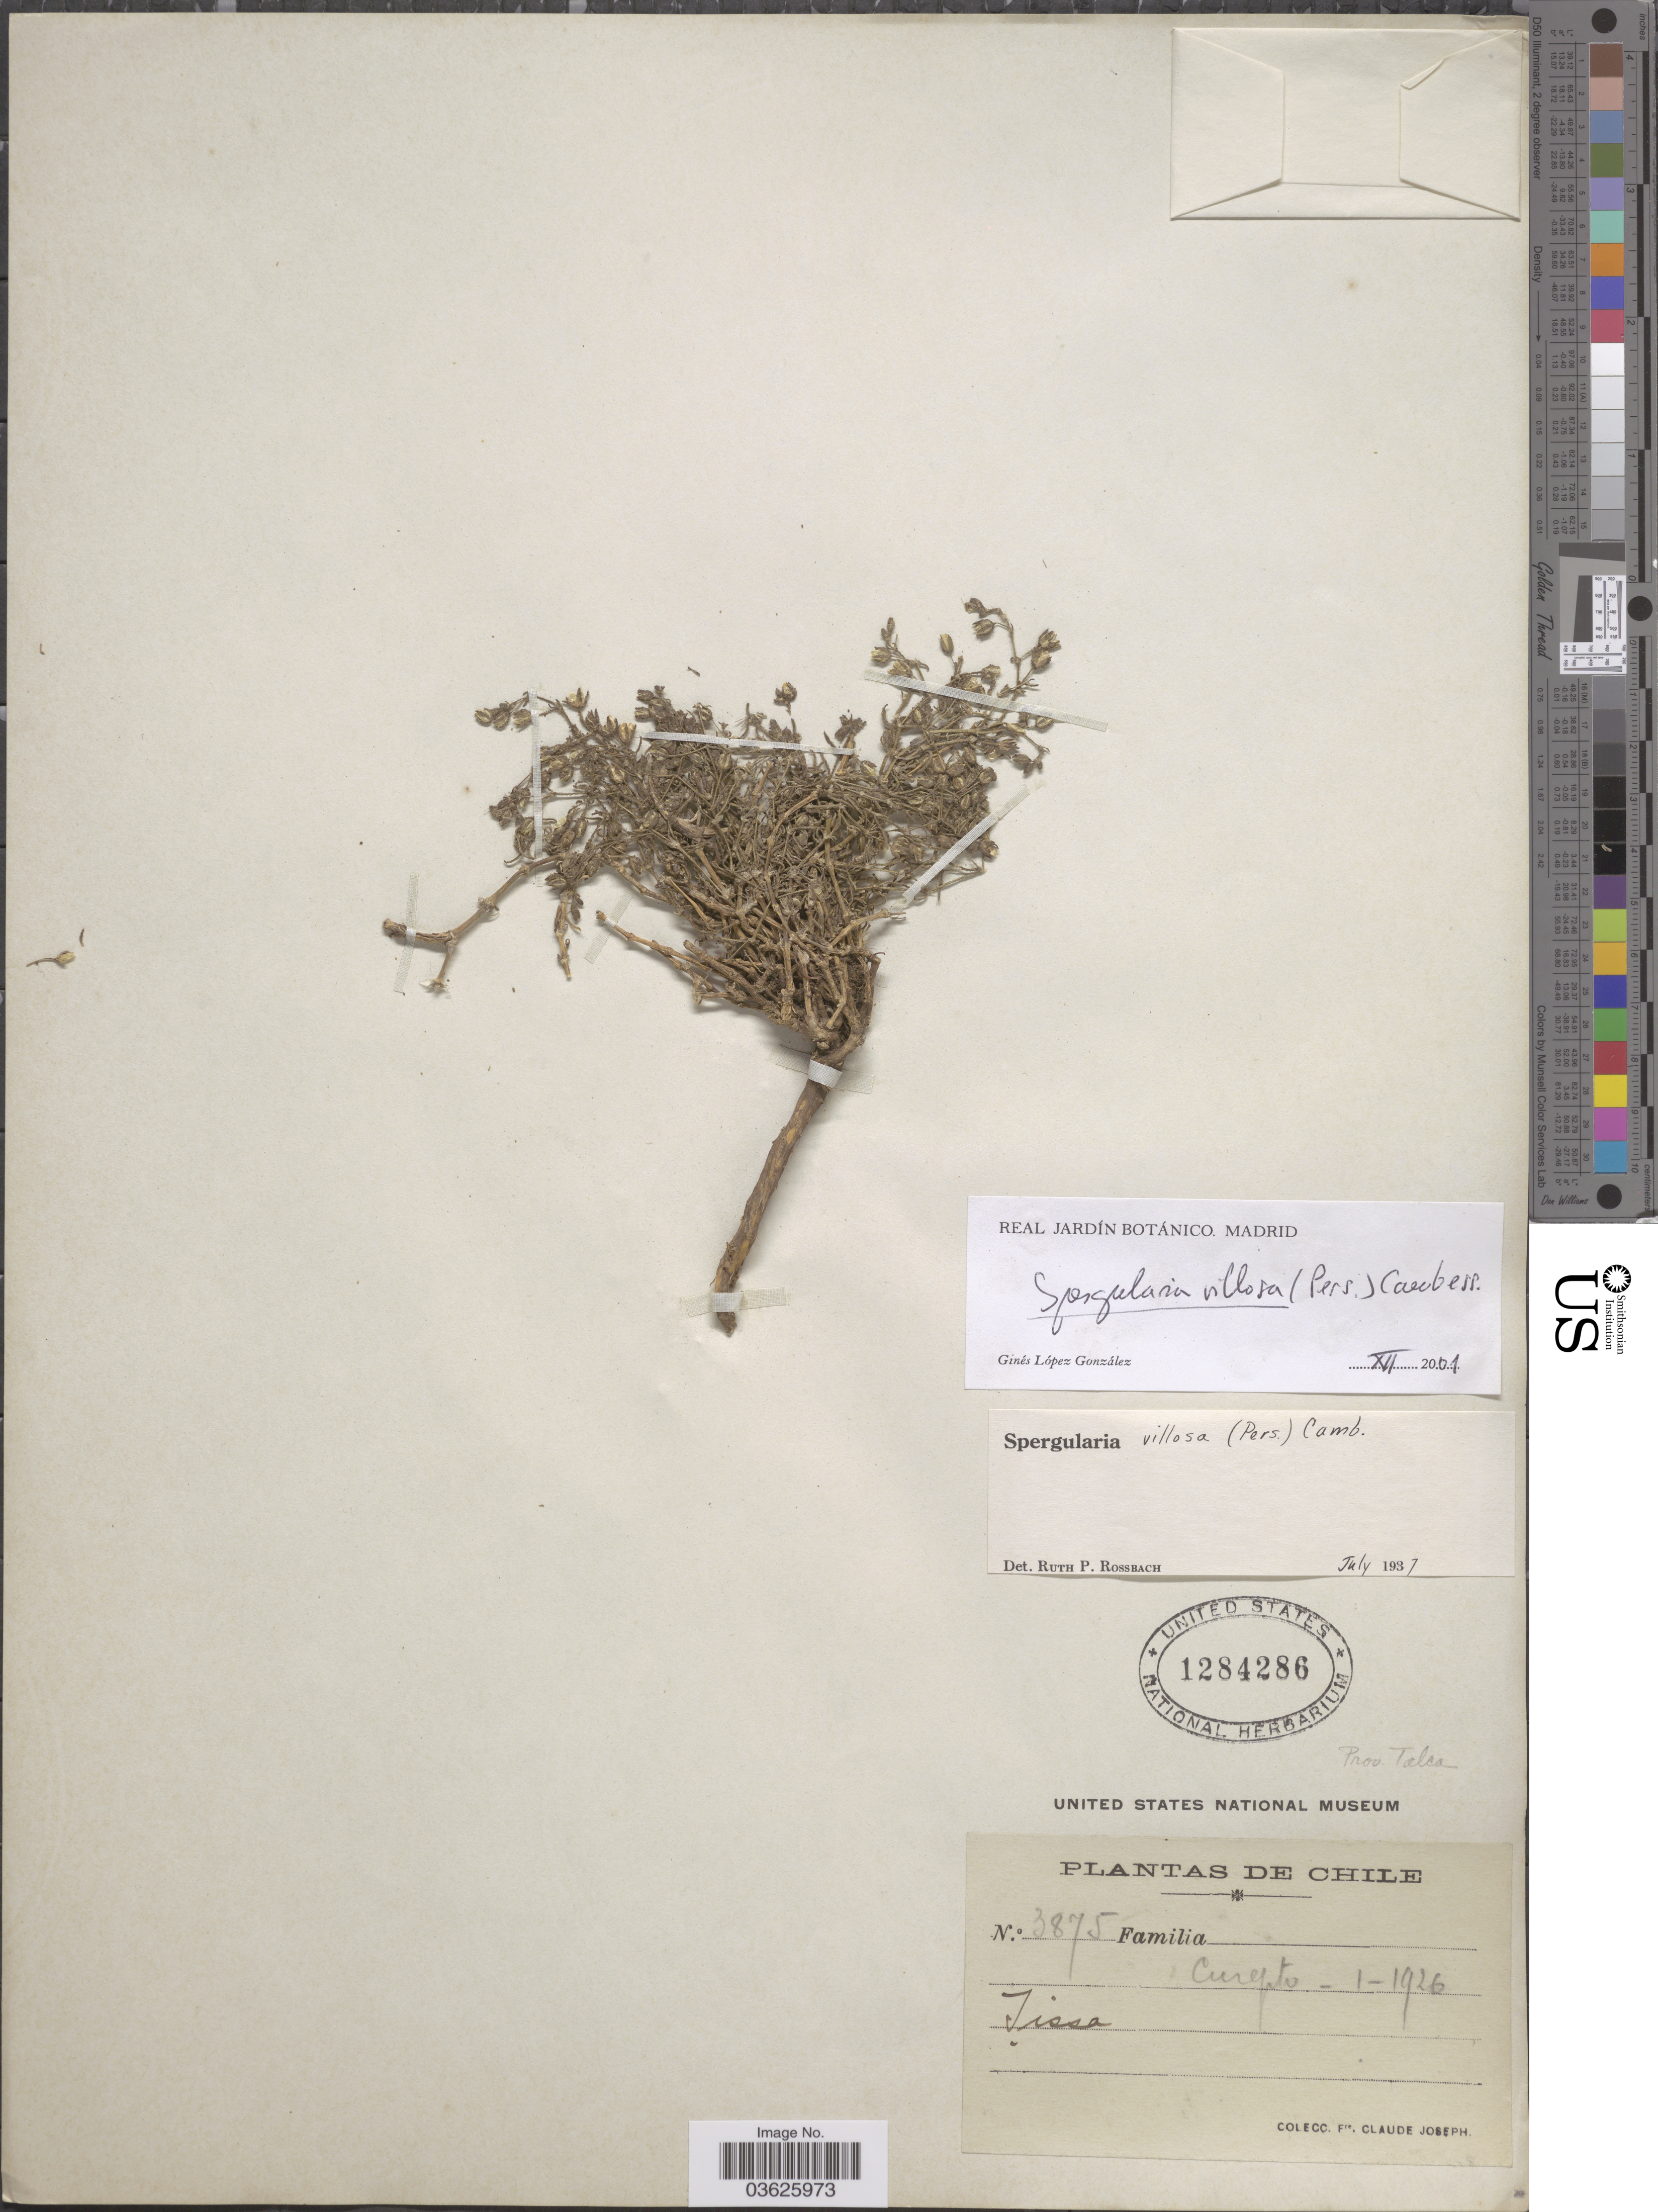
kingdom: Plantae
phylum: Tracheophyta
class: Magnoliopsida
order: Caryophyllales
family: Caryophyllaceae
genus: Spergularia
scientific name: Spergularia villosa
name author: (Pers.) Cambess.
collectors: Bro. Claude-Joseph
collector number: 3875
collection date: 1926-01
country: Chile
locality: Curepto. Prov. Talca.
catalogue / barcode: US 1284286